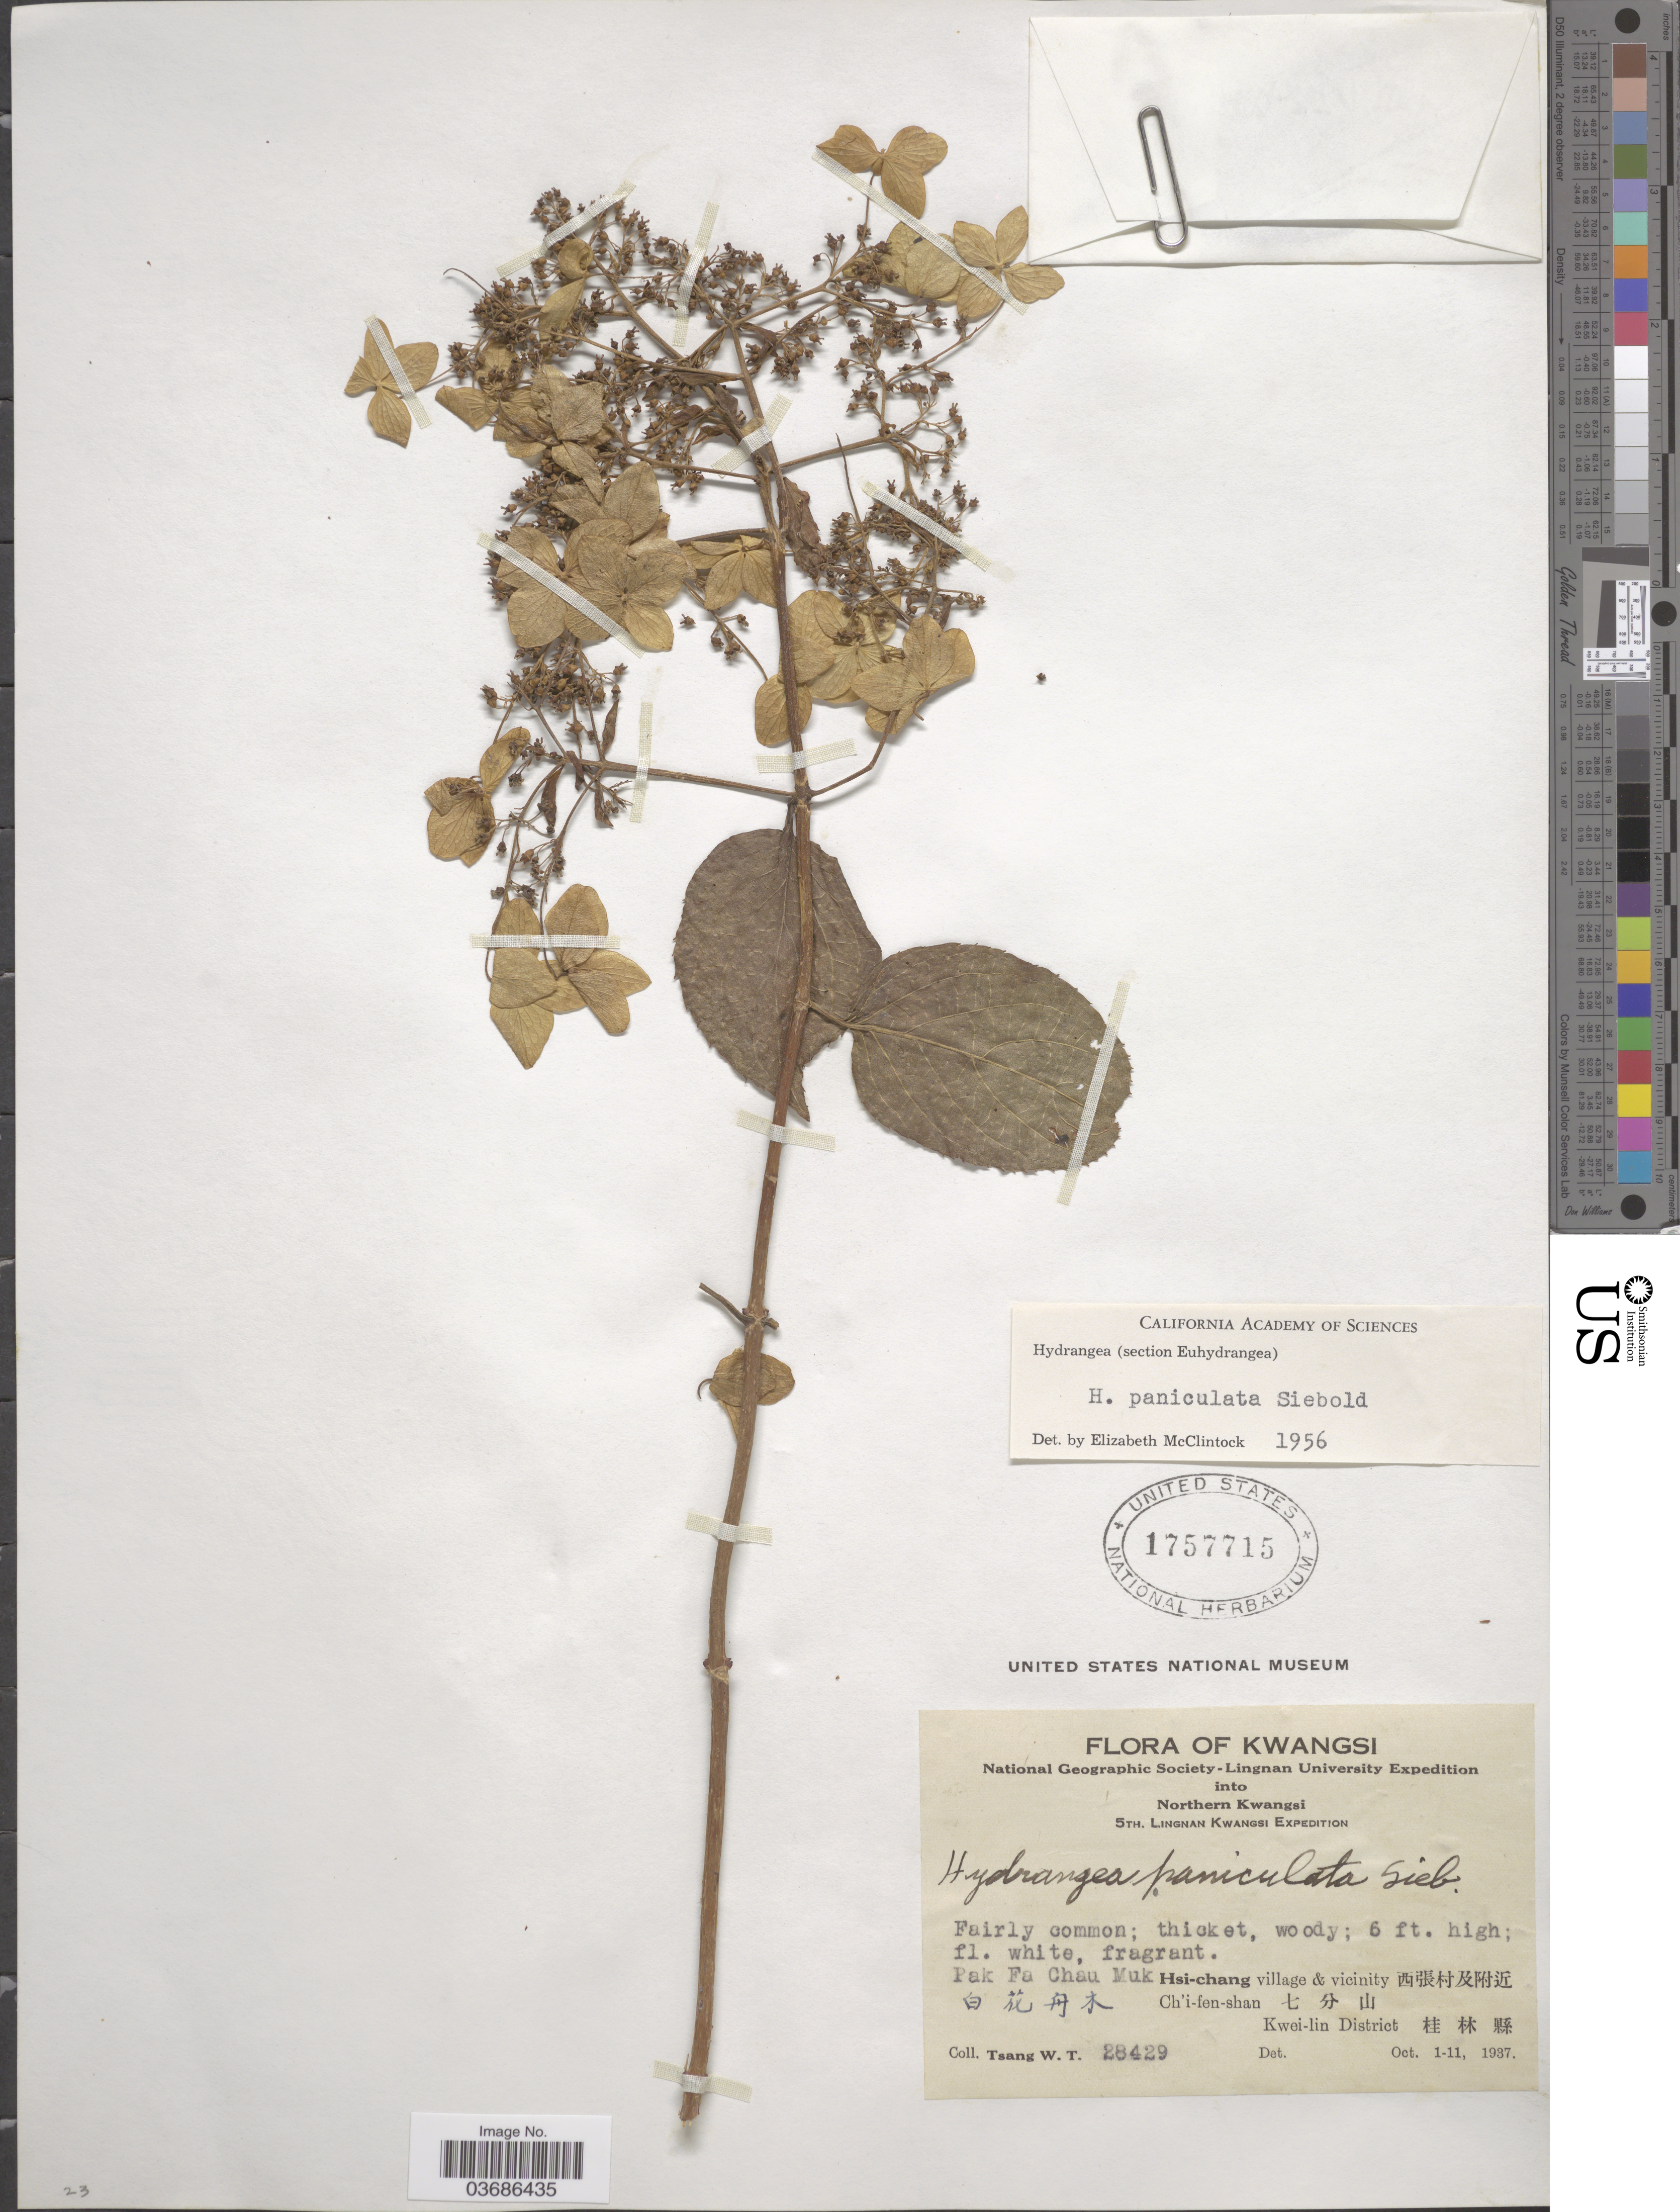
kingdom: Plantae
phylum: Tracheophyta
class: Magnoliopsida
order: Cornales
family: Hydrangeaceae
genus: Hydrangea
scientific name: Hydrangea paniculata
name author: Siebold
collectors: W. T. Tsang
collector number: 28429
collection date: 1937-10-01/1937-10-11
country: China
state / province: Guangxi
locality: Kwangsi. National Geographic Society-Lingnan University Expedition into Northern Kwangsi. 5th. Lingnan Kwangsi Expedition. Pak Fa Chau Muk Hsi-chang village & vicinity X. Ch'i-fen-shan X. Kwei-lin District X.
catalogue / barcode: US 1757715